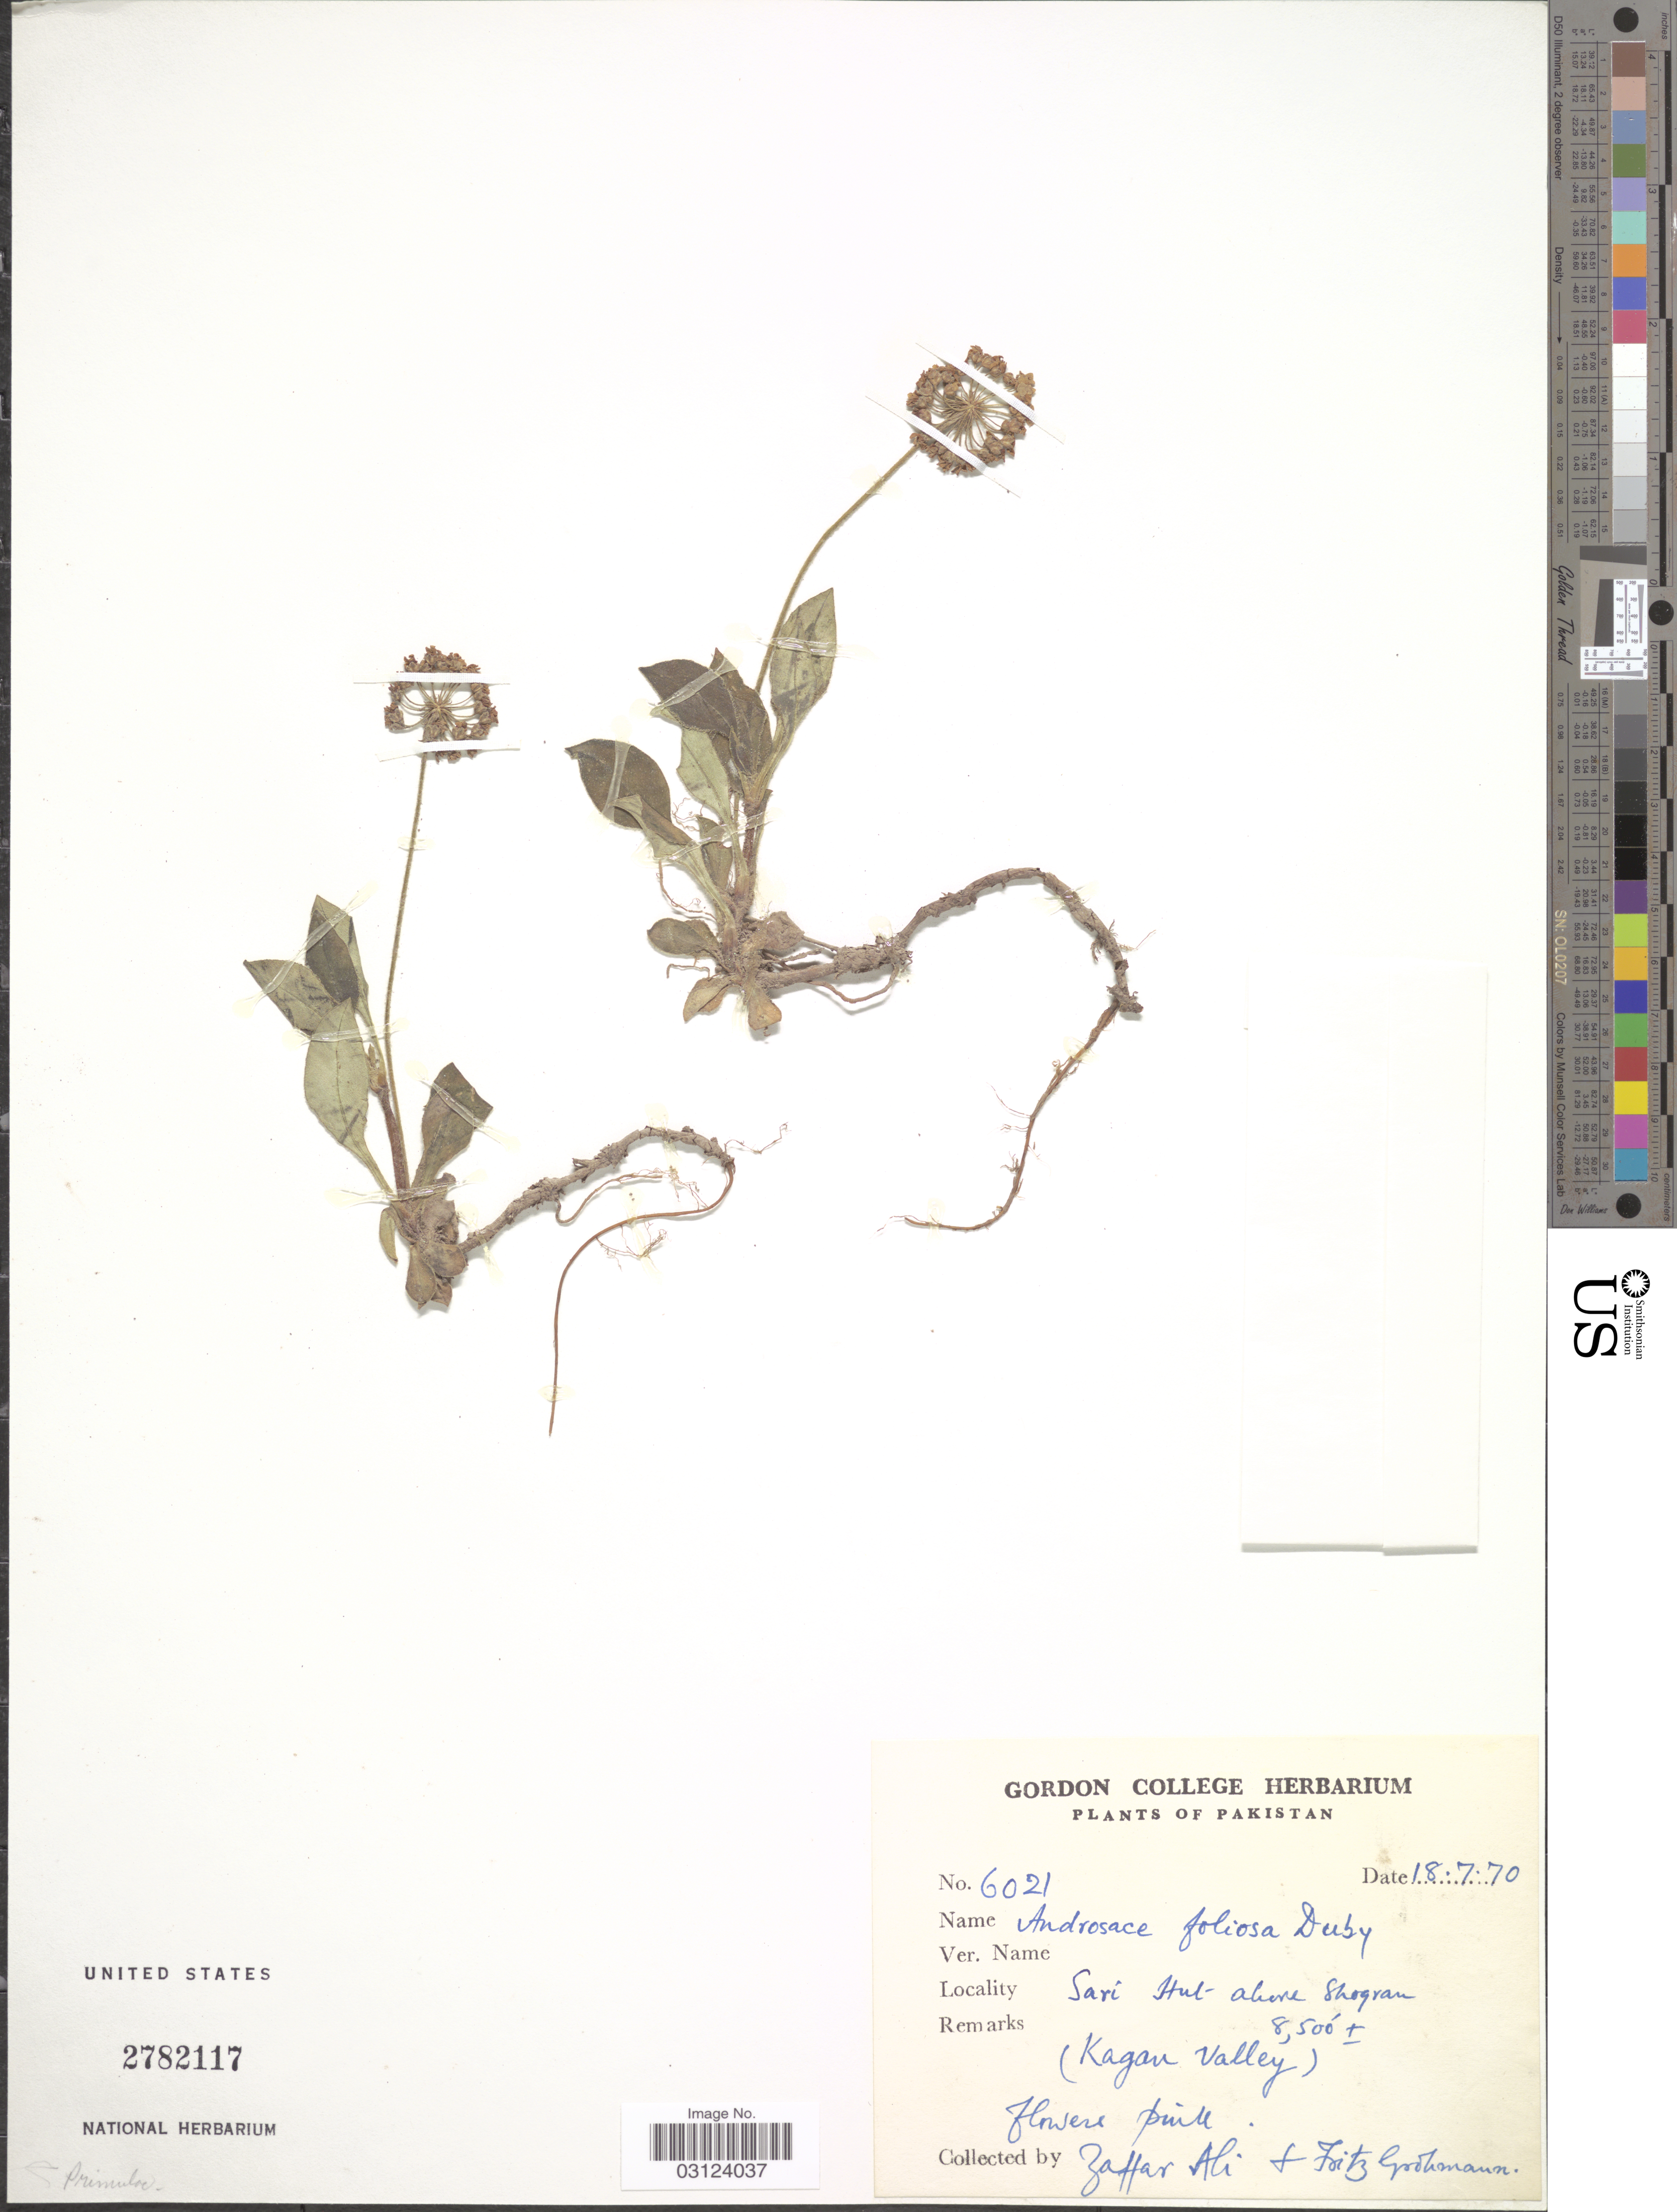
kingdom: Plantae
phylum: Tracheophyta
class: Magnoliopsida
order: Ericales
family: Primulaceae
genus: Androsace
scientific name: Androsace foliosa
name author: Duby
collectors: Z. Ali & F. Goohmann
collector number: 6021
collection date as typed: Transcribed d/m/y: 18/7/70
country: Pakistan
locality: Sari Hut above Shogran, (Kagan Valley).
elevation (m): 25908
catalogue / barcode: US 2782117